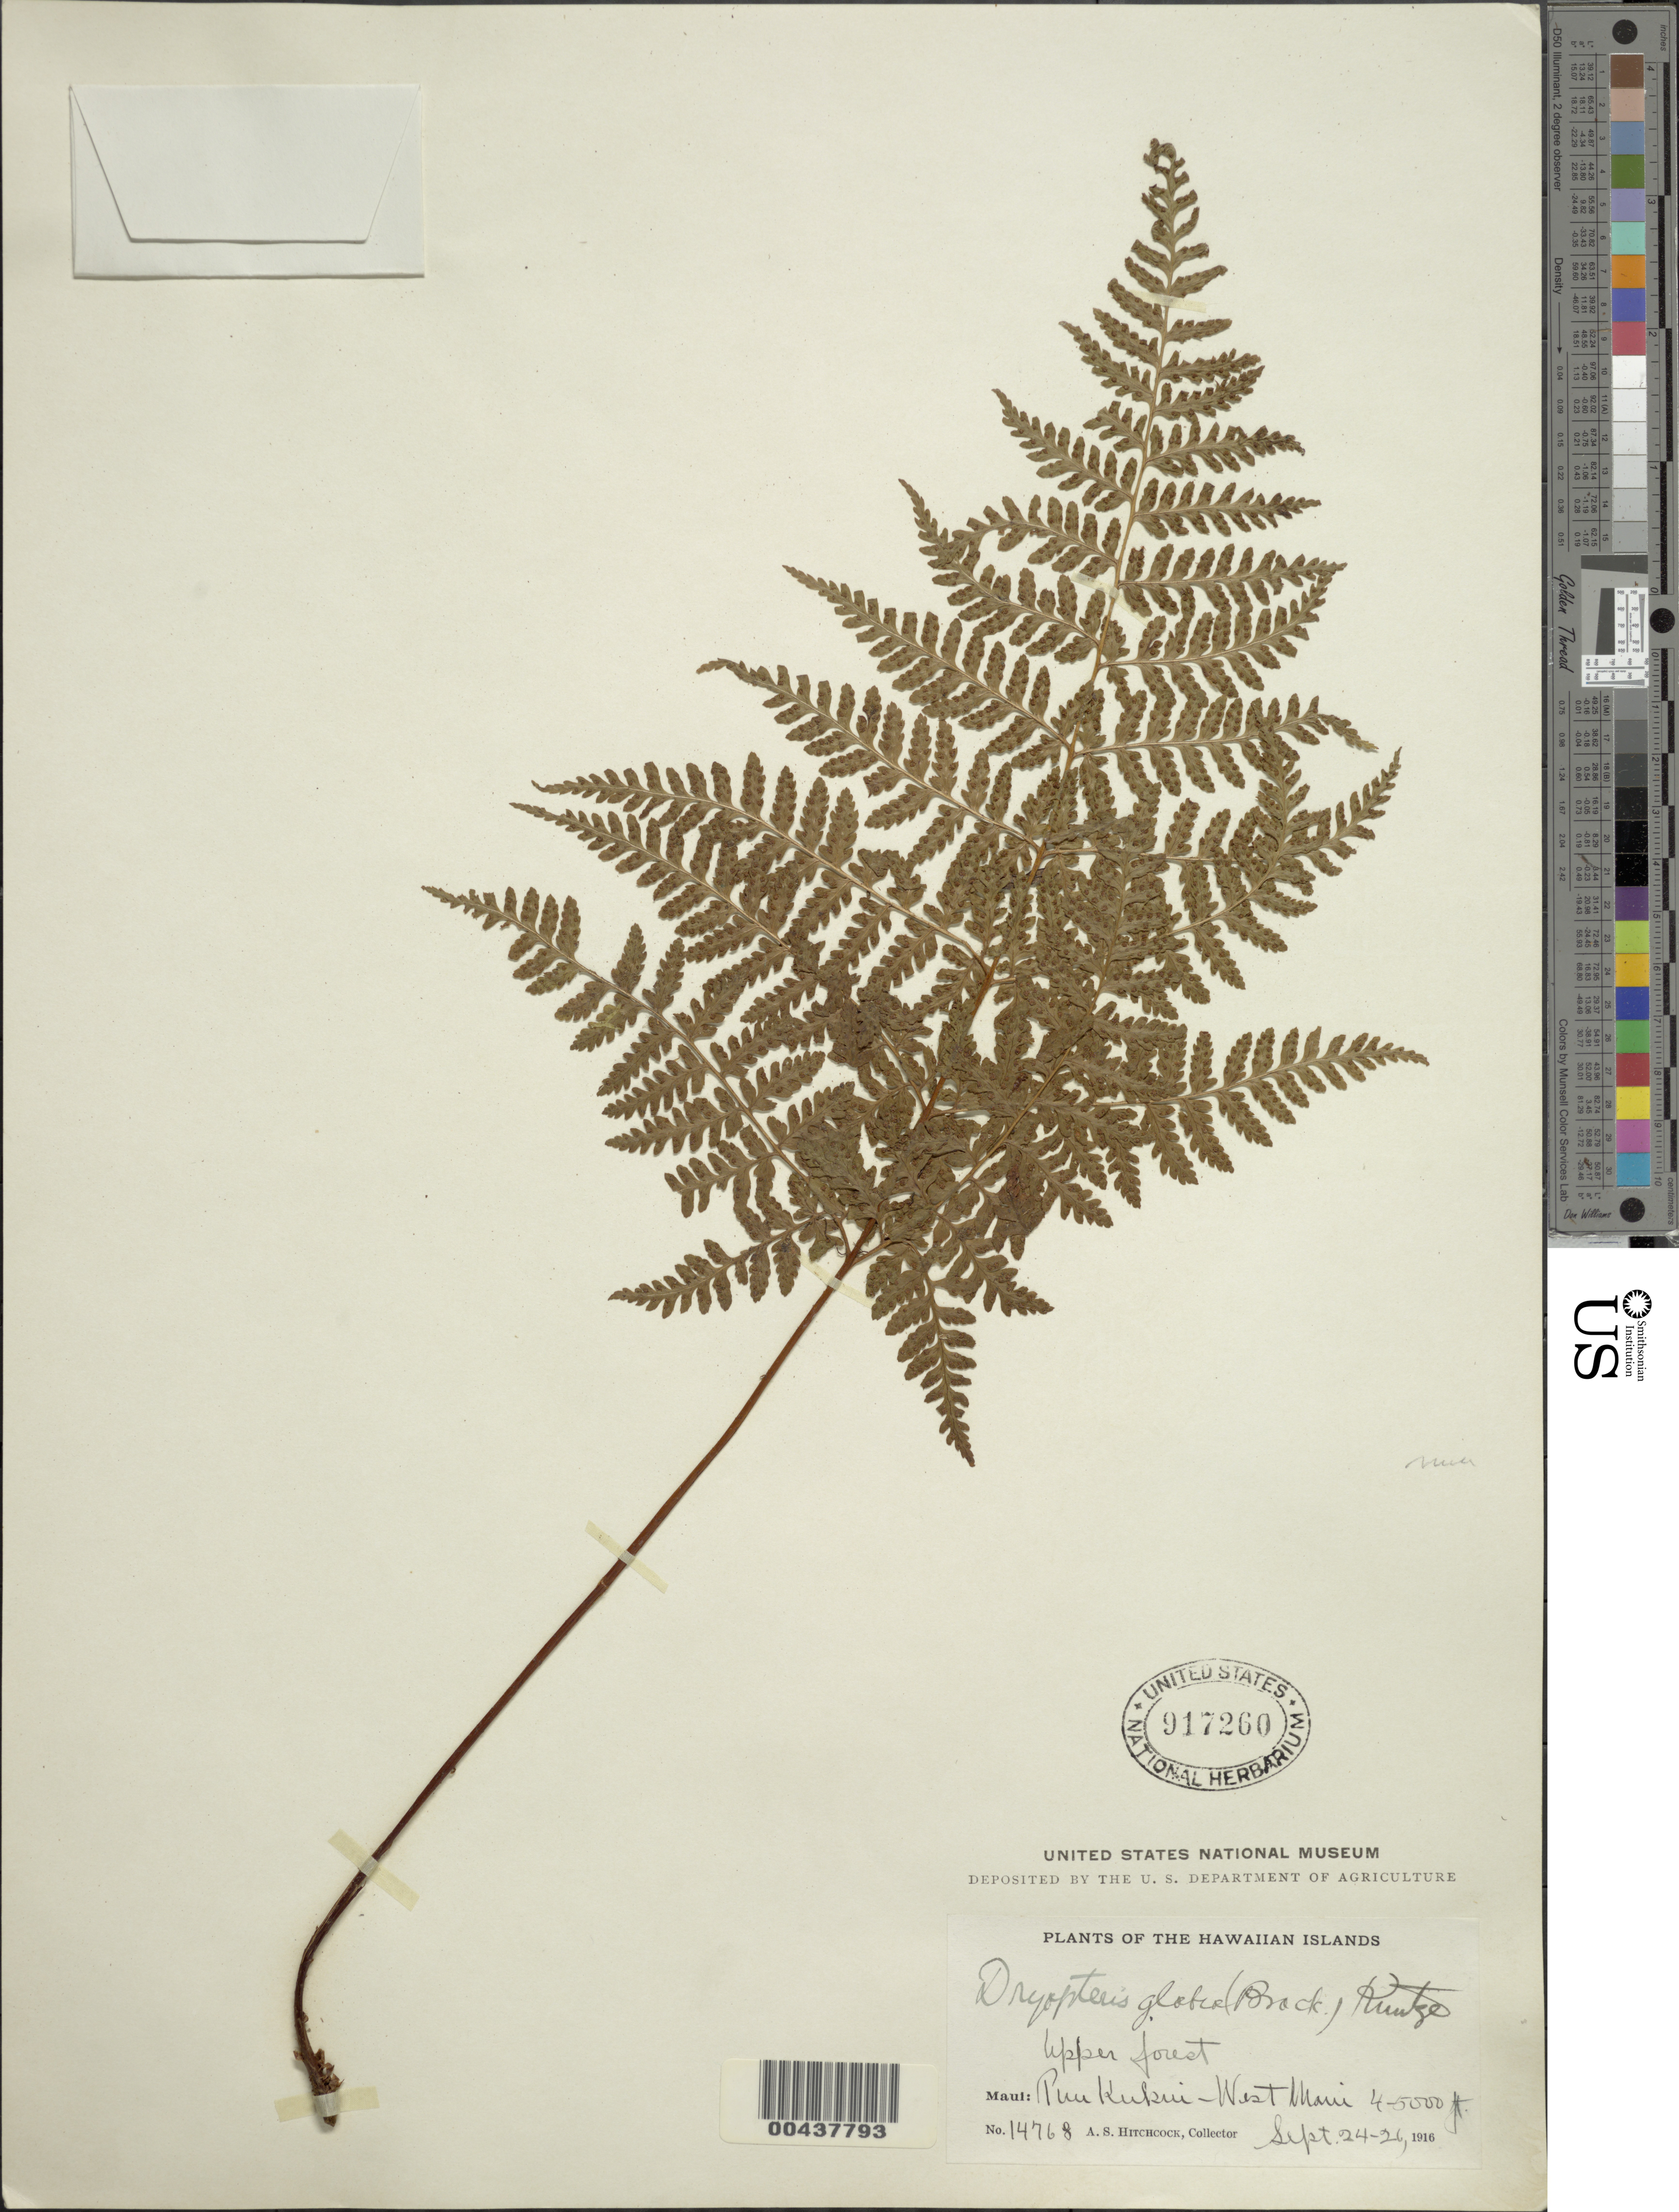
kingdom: Plantae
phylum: Tracheophyta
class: Polypodiopsida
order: Polypodiales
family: Dryopteridaceae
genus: Dryopteris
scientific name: Dryopteris glabra var. nuda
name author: (Underw.) Fraser-Jenk.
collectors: A. S. Hitchcock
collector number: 14768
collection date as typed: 24 Sep 1916 to 26 Sep 1916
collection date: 1916-09-24/1916-09-26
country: United States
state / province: Hawaii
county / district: Maui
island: Maui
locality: Puu Kukui - W Maui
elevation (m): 1219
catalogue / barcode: US 917260